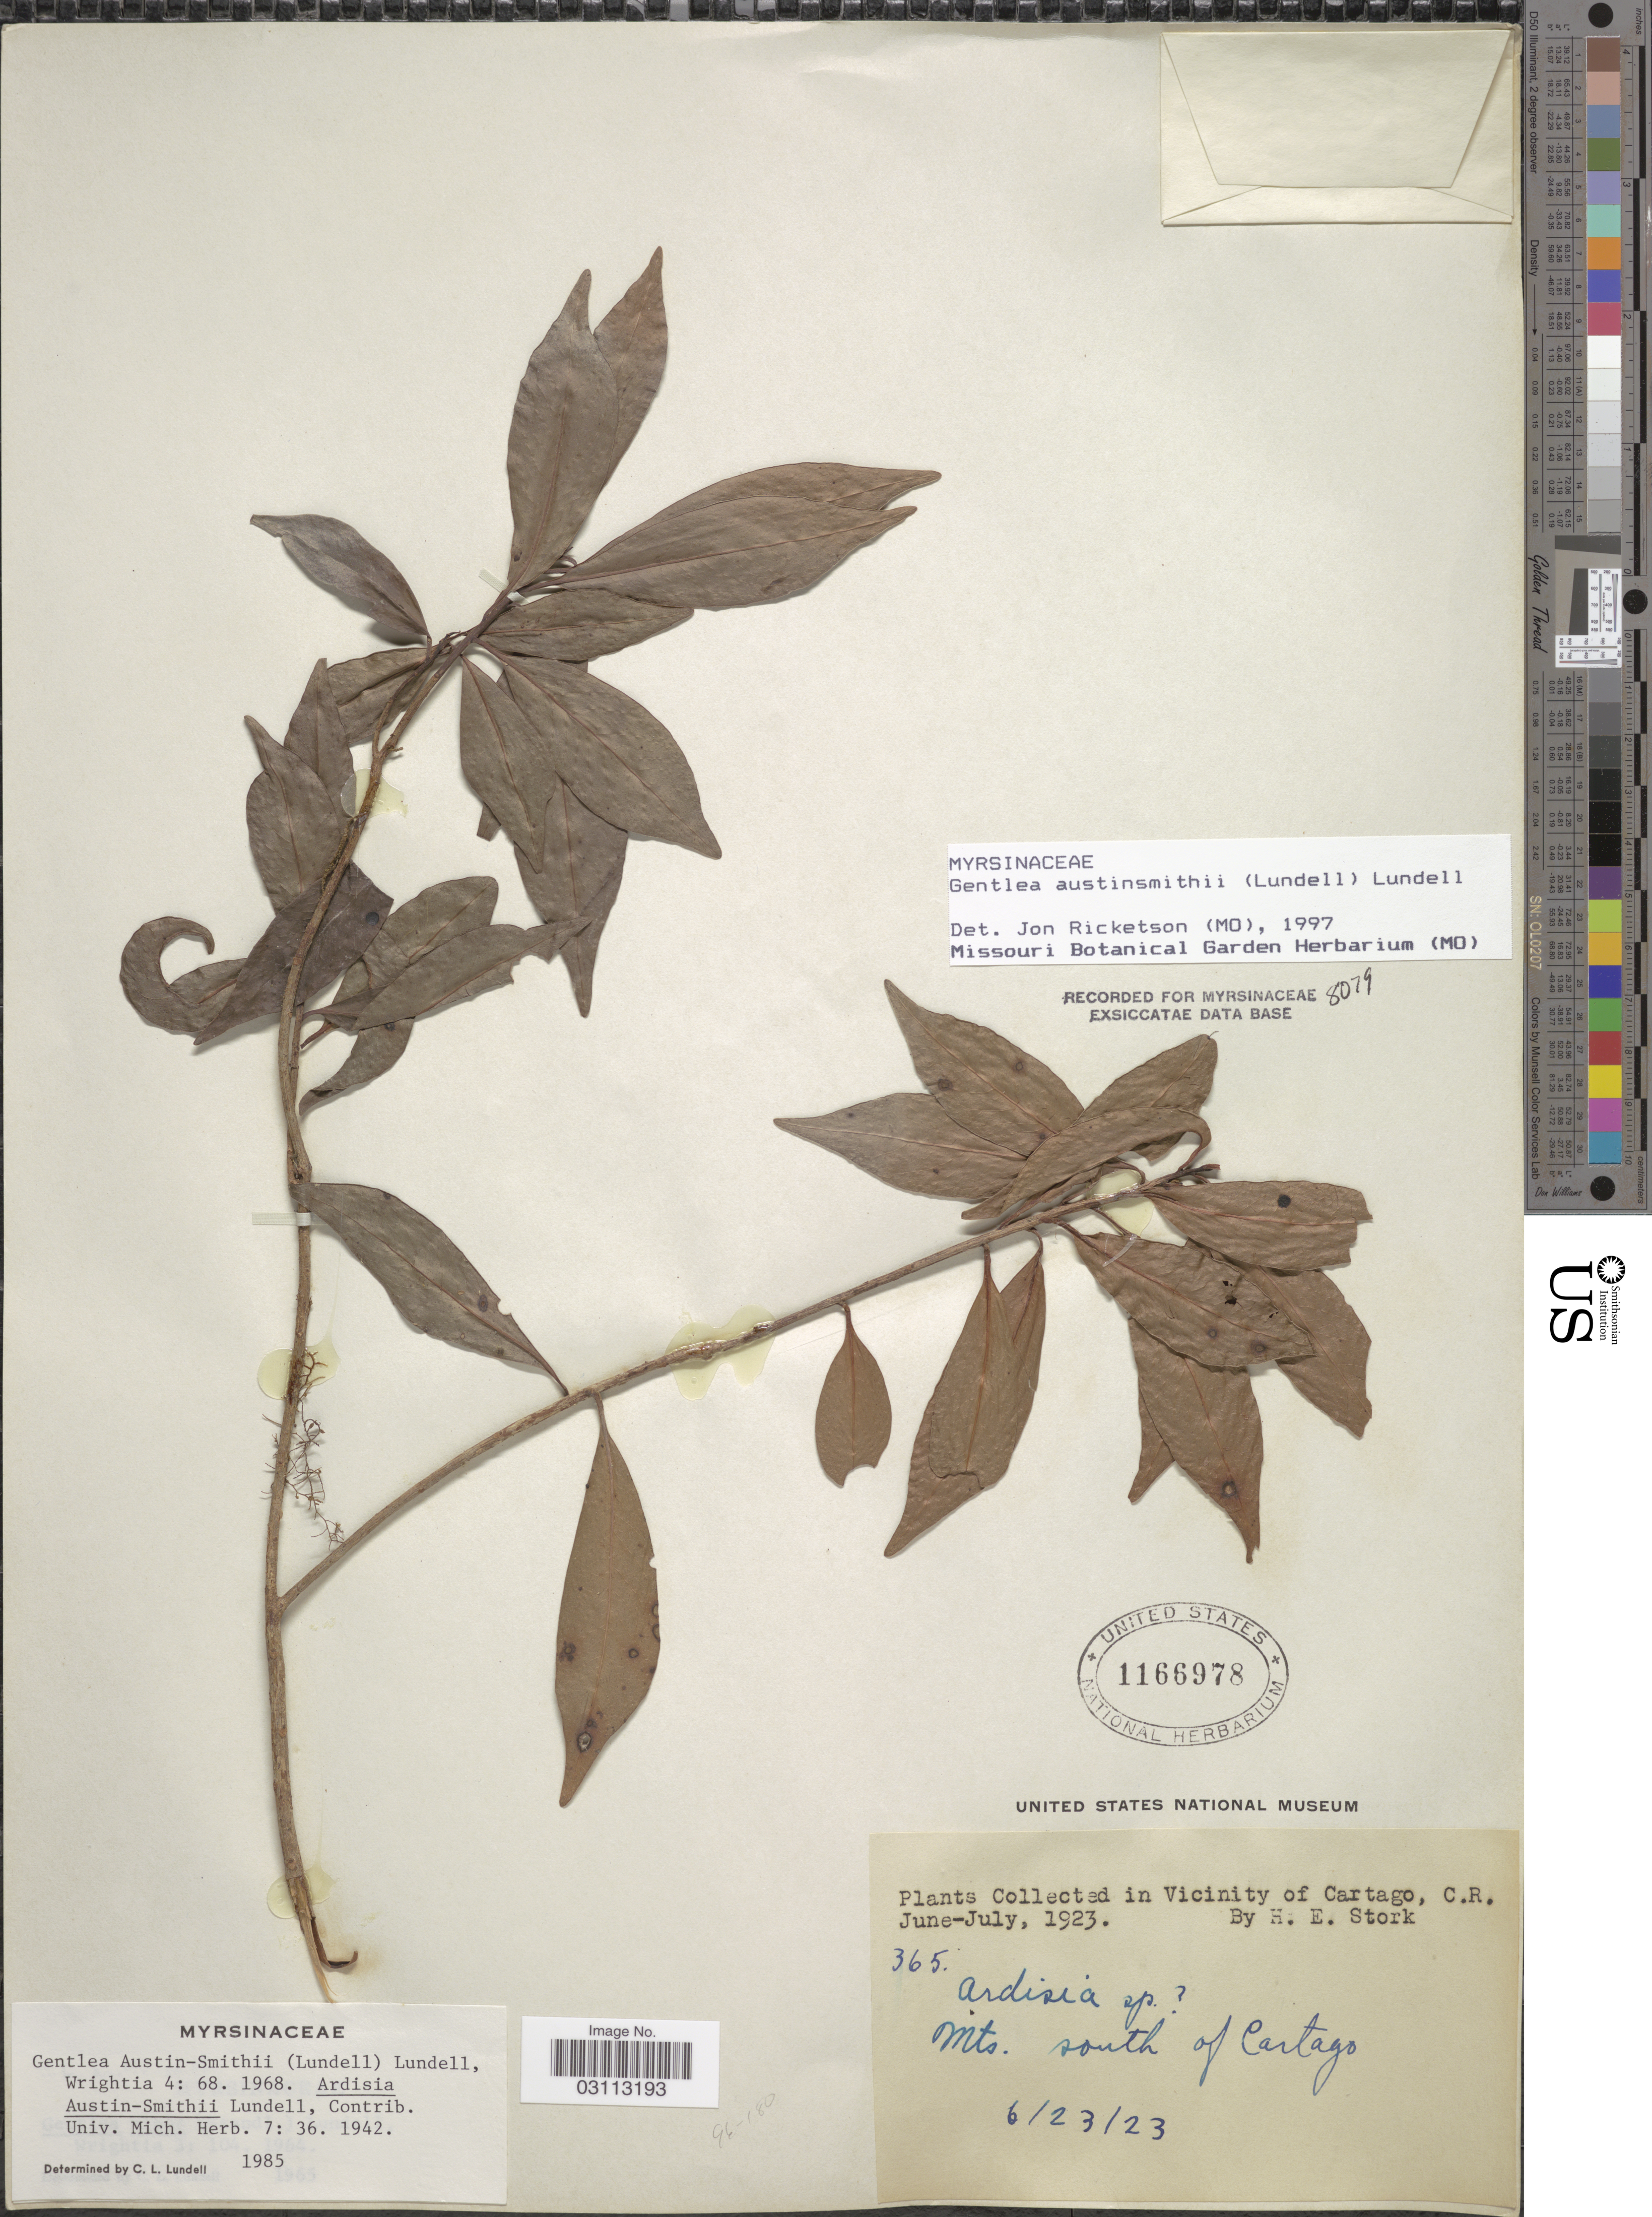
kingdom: Plantae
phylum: Tracheophyta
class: Magnoliopsida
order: Ericales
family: Primulaceae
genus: Gentlea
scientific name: Gentlea austin-smithii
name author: (Lundell) Lundell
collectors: H. E. Stork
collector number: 365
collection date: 1923-06-23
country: Costa Rica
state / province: Cartago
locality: In Vicinity of Cartago. Mts. south of Cartago.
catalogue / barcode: US 1166978